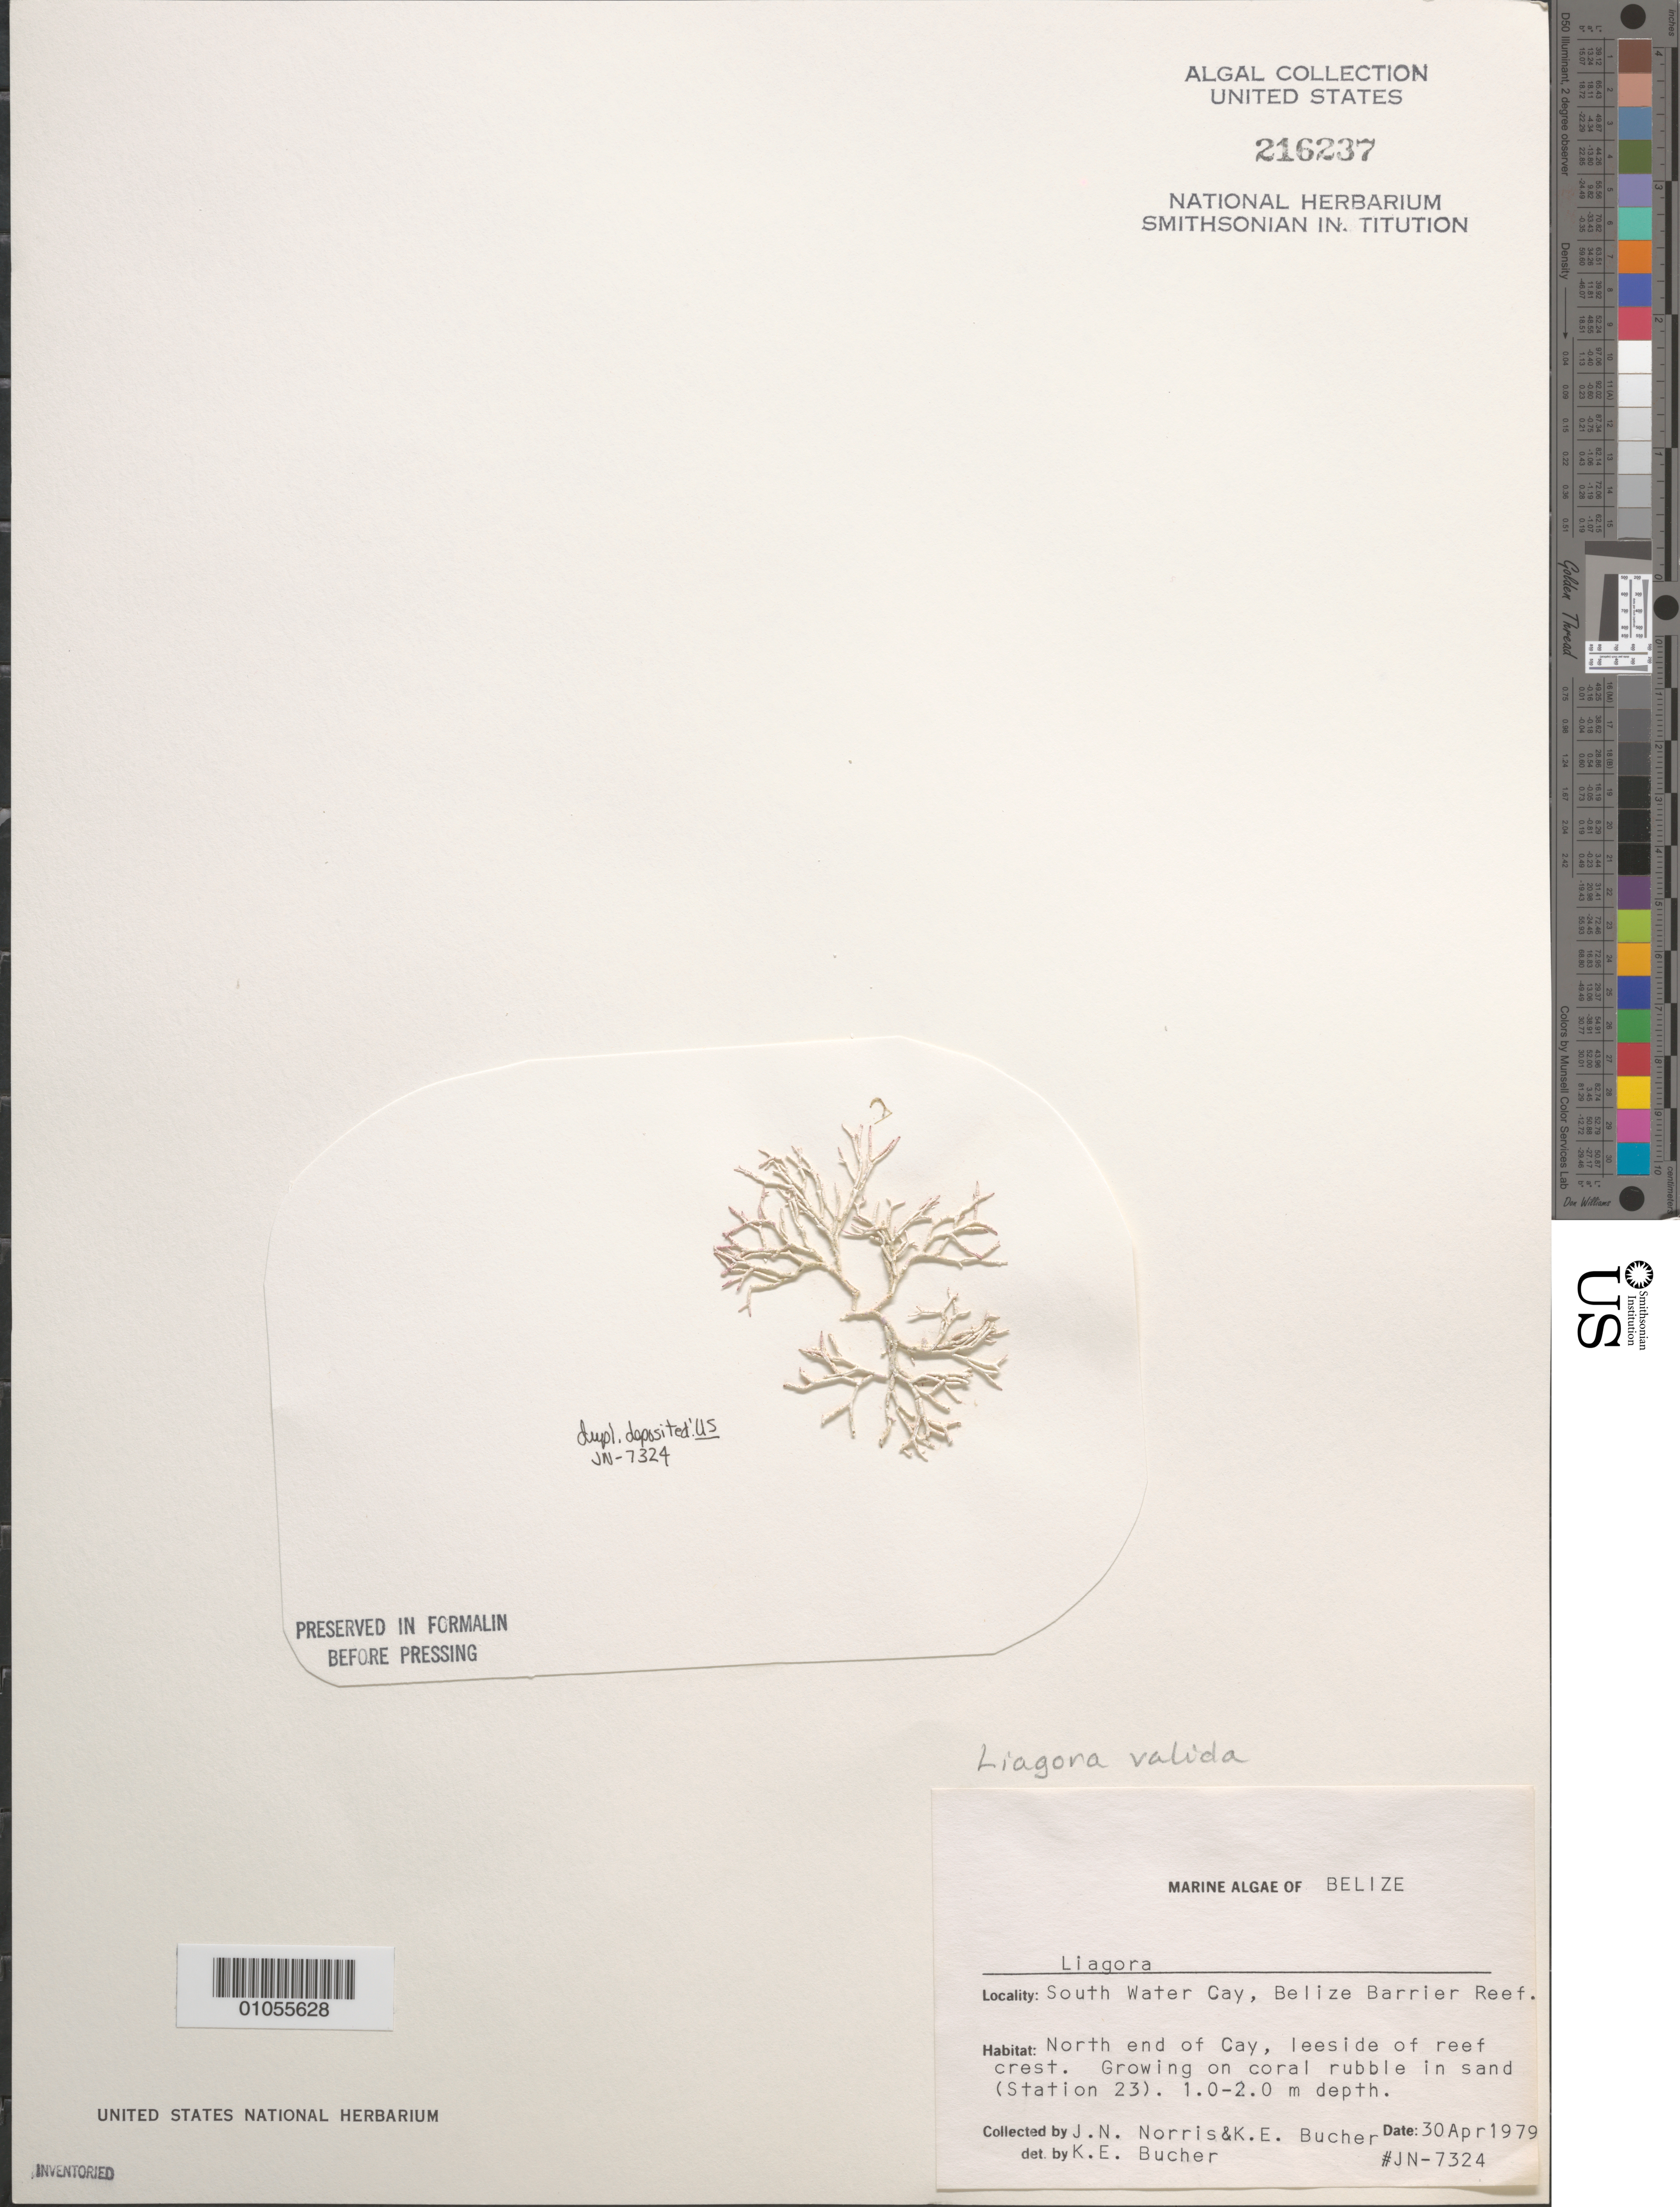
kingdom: Plantae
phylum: Rhodophyta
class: Florideophyceae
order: Nemaliales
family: Liagoraceae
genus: Titanophycus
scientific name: Titanophycus validus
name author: (Harv.) Huisman et al.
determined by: Algae name updating Project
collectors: J. N. Norris & K. E. Bucher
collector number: JN-7324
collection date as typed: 30 Apr 1979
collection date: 1979-04-30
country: Belize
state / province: Stann Creek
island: South Water Cay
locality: North end of the cay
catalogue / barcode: US 216237